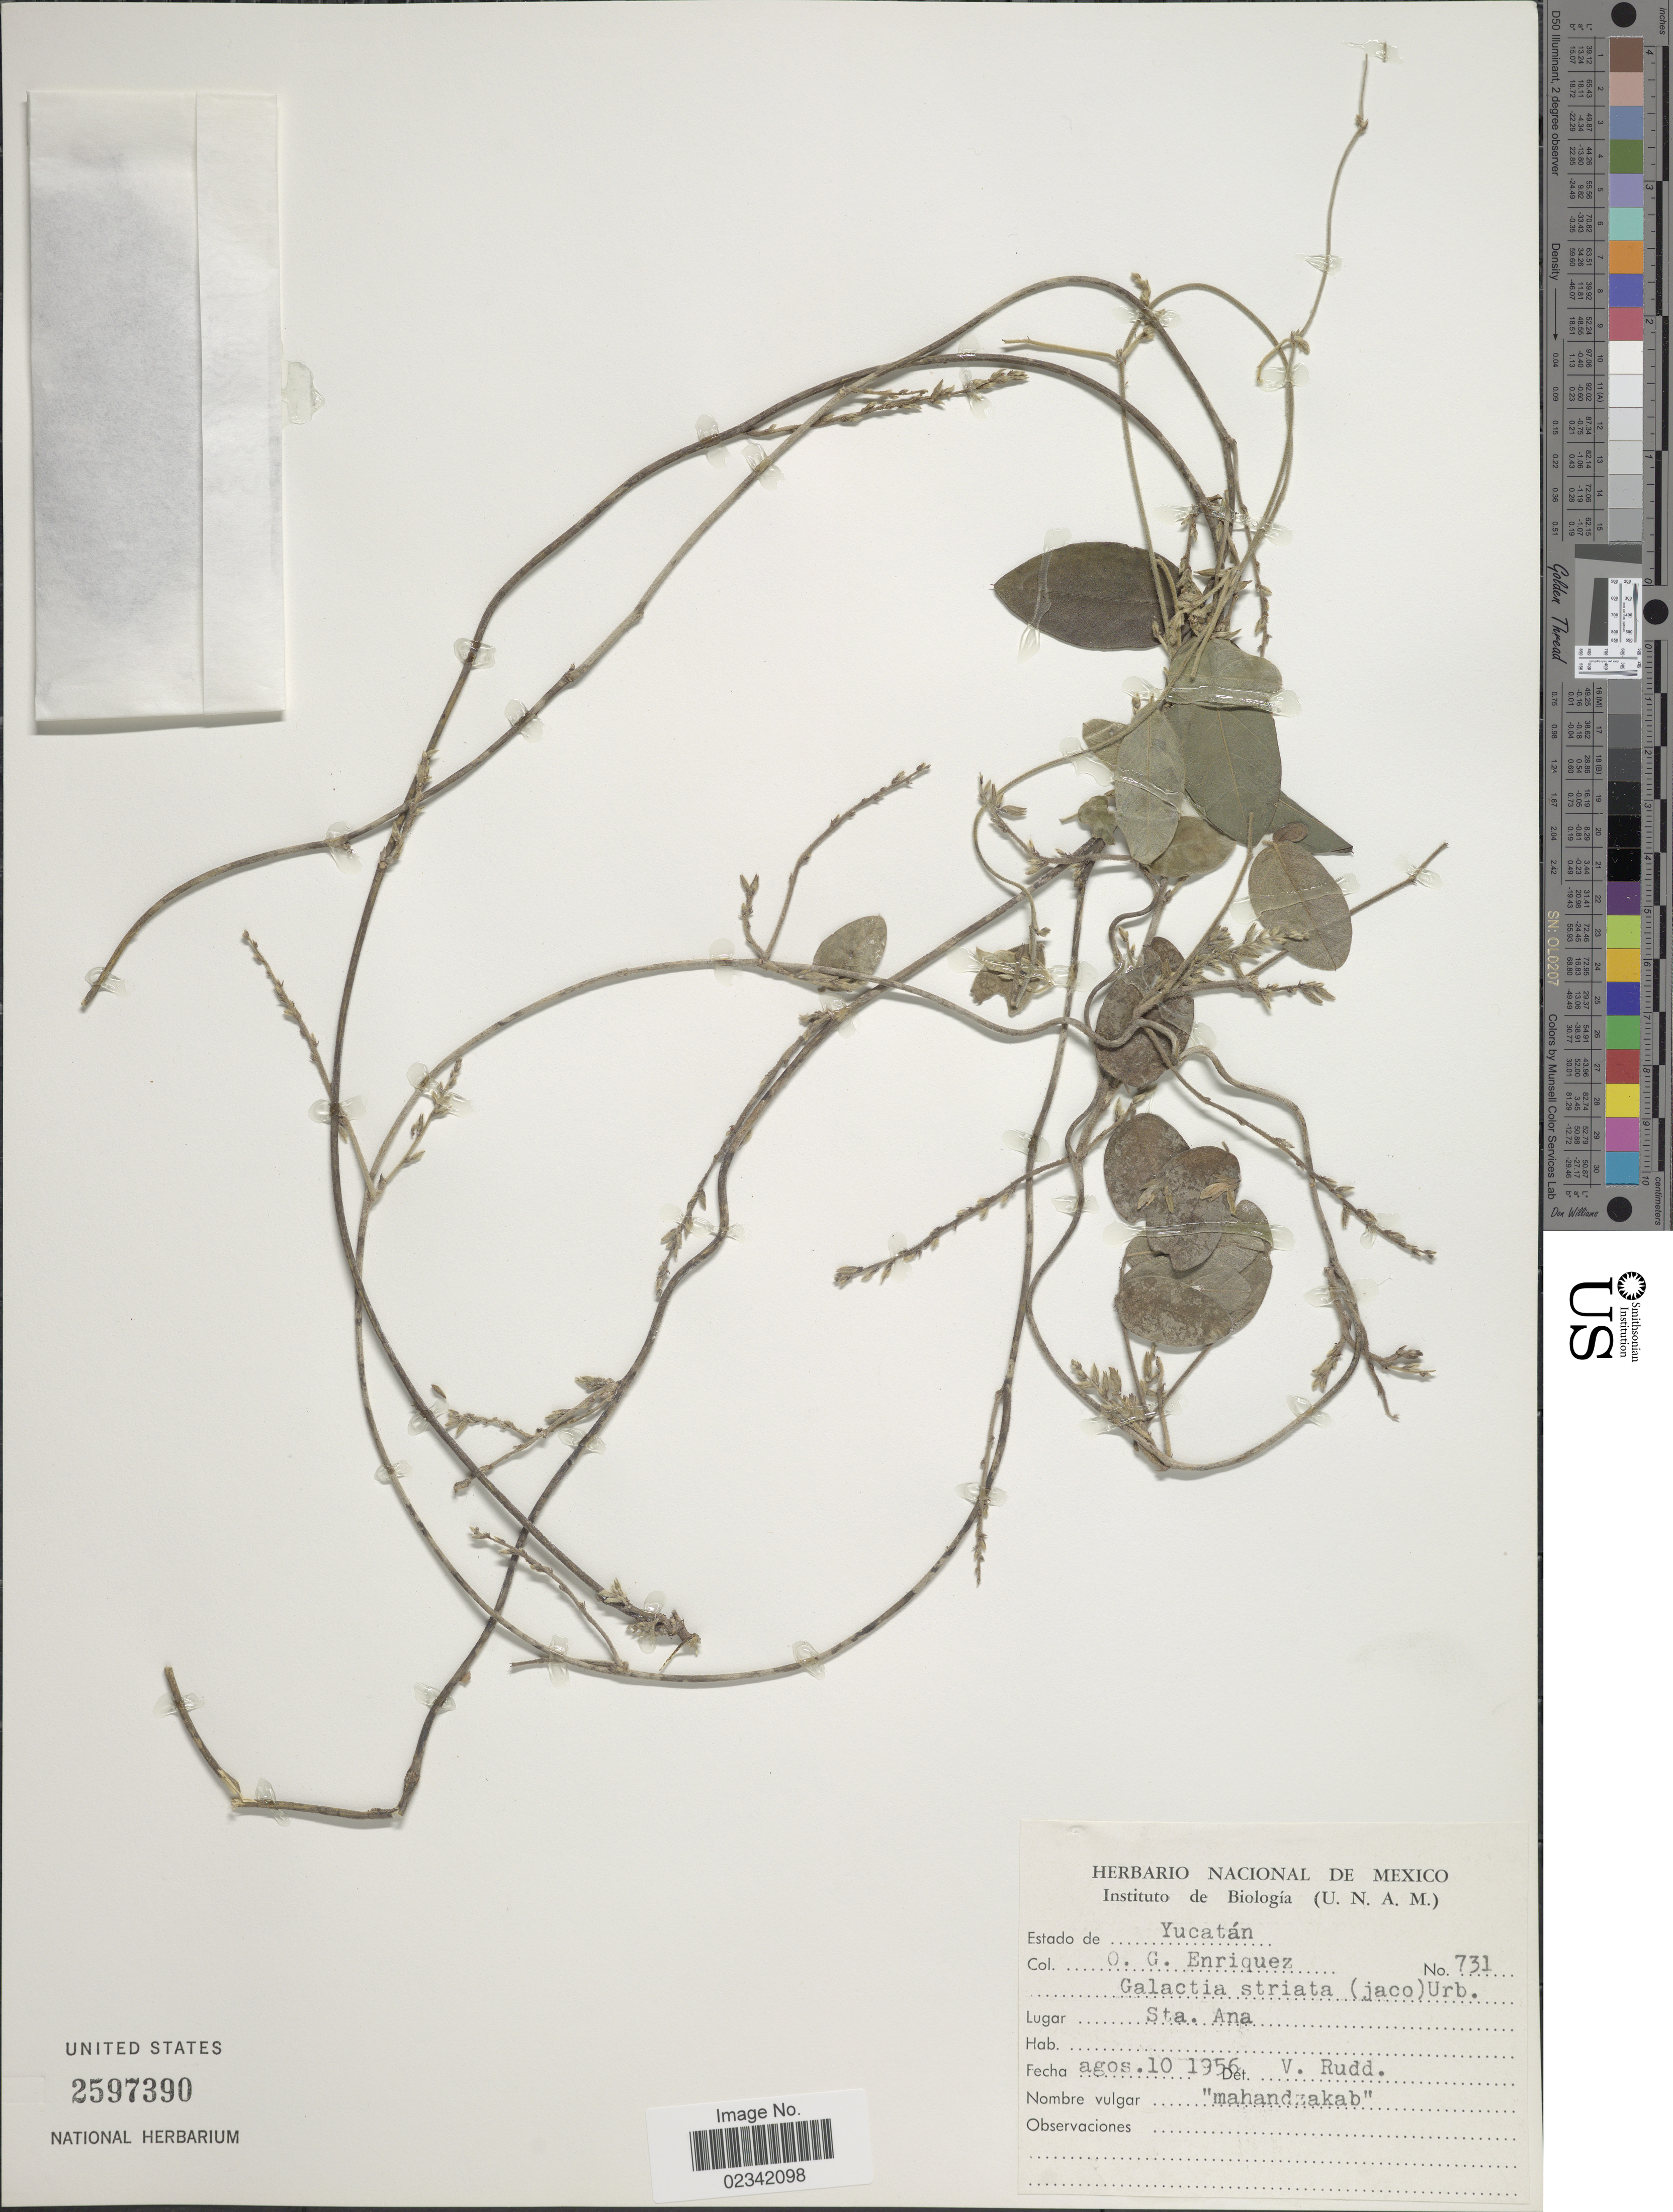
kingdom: Plantae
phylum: Tracheophyta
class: Magnoliopsida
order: Fabales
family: Fabaceae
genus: Galactia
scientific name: Galactia striata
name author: (Jacq.) Urb.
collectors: O. Enriquez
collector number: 731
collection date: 1956-08-10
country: Mexico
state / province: Yucatán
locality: Estado de Yucatan, Sta. Ana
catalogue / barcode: US 2597390